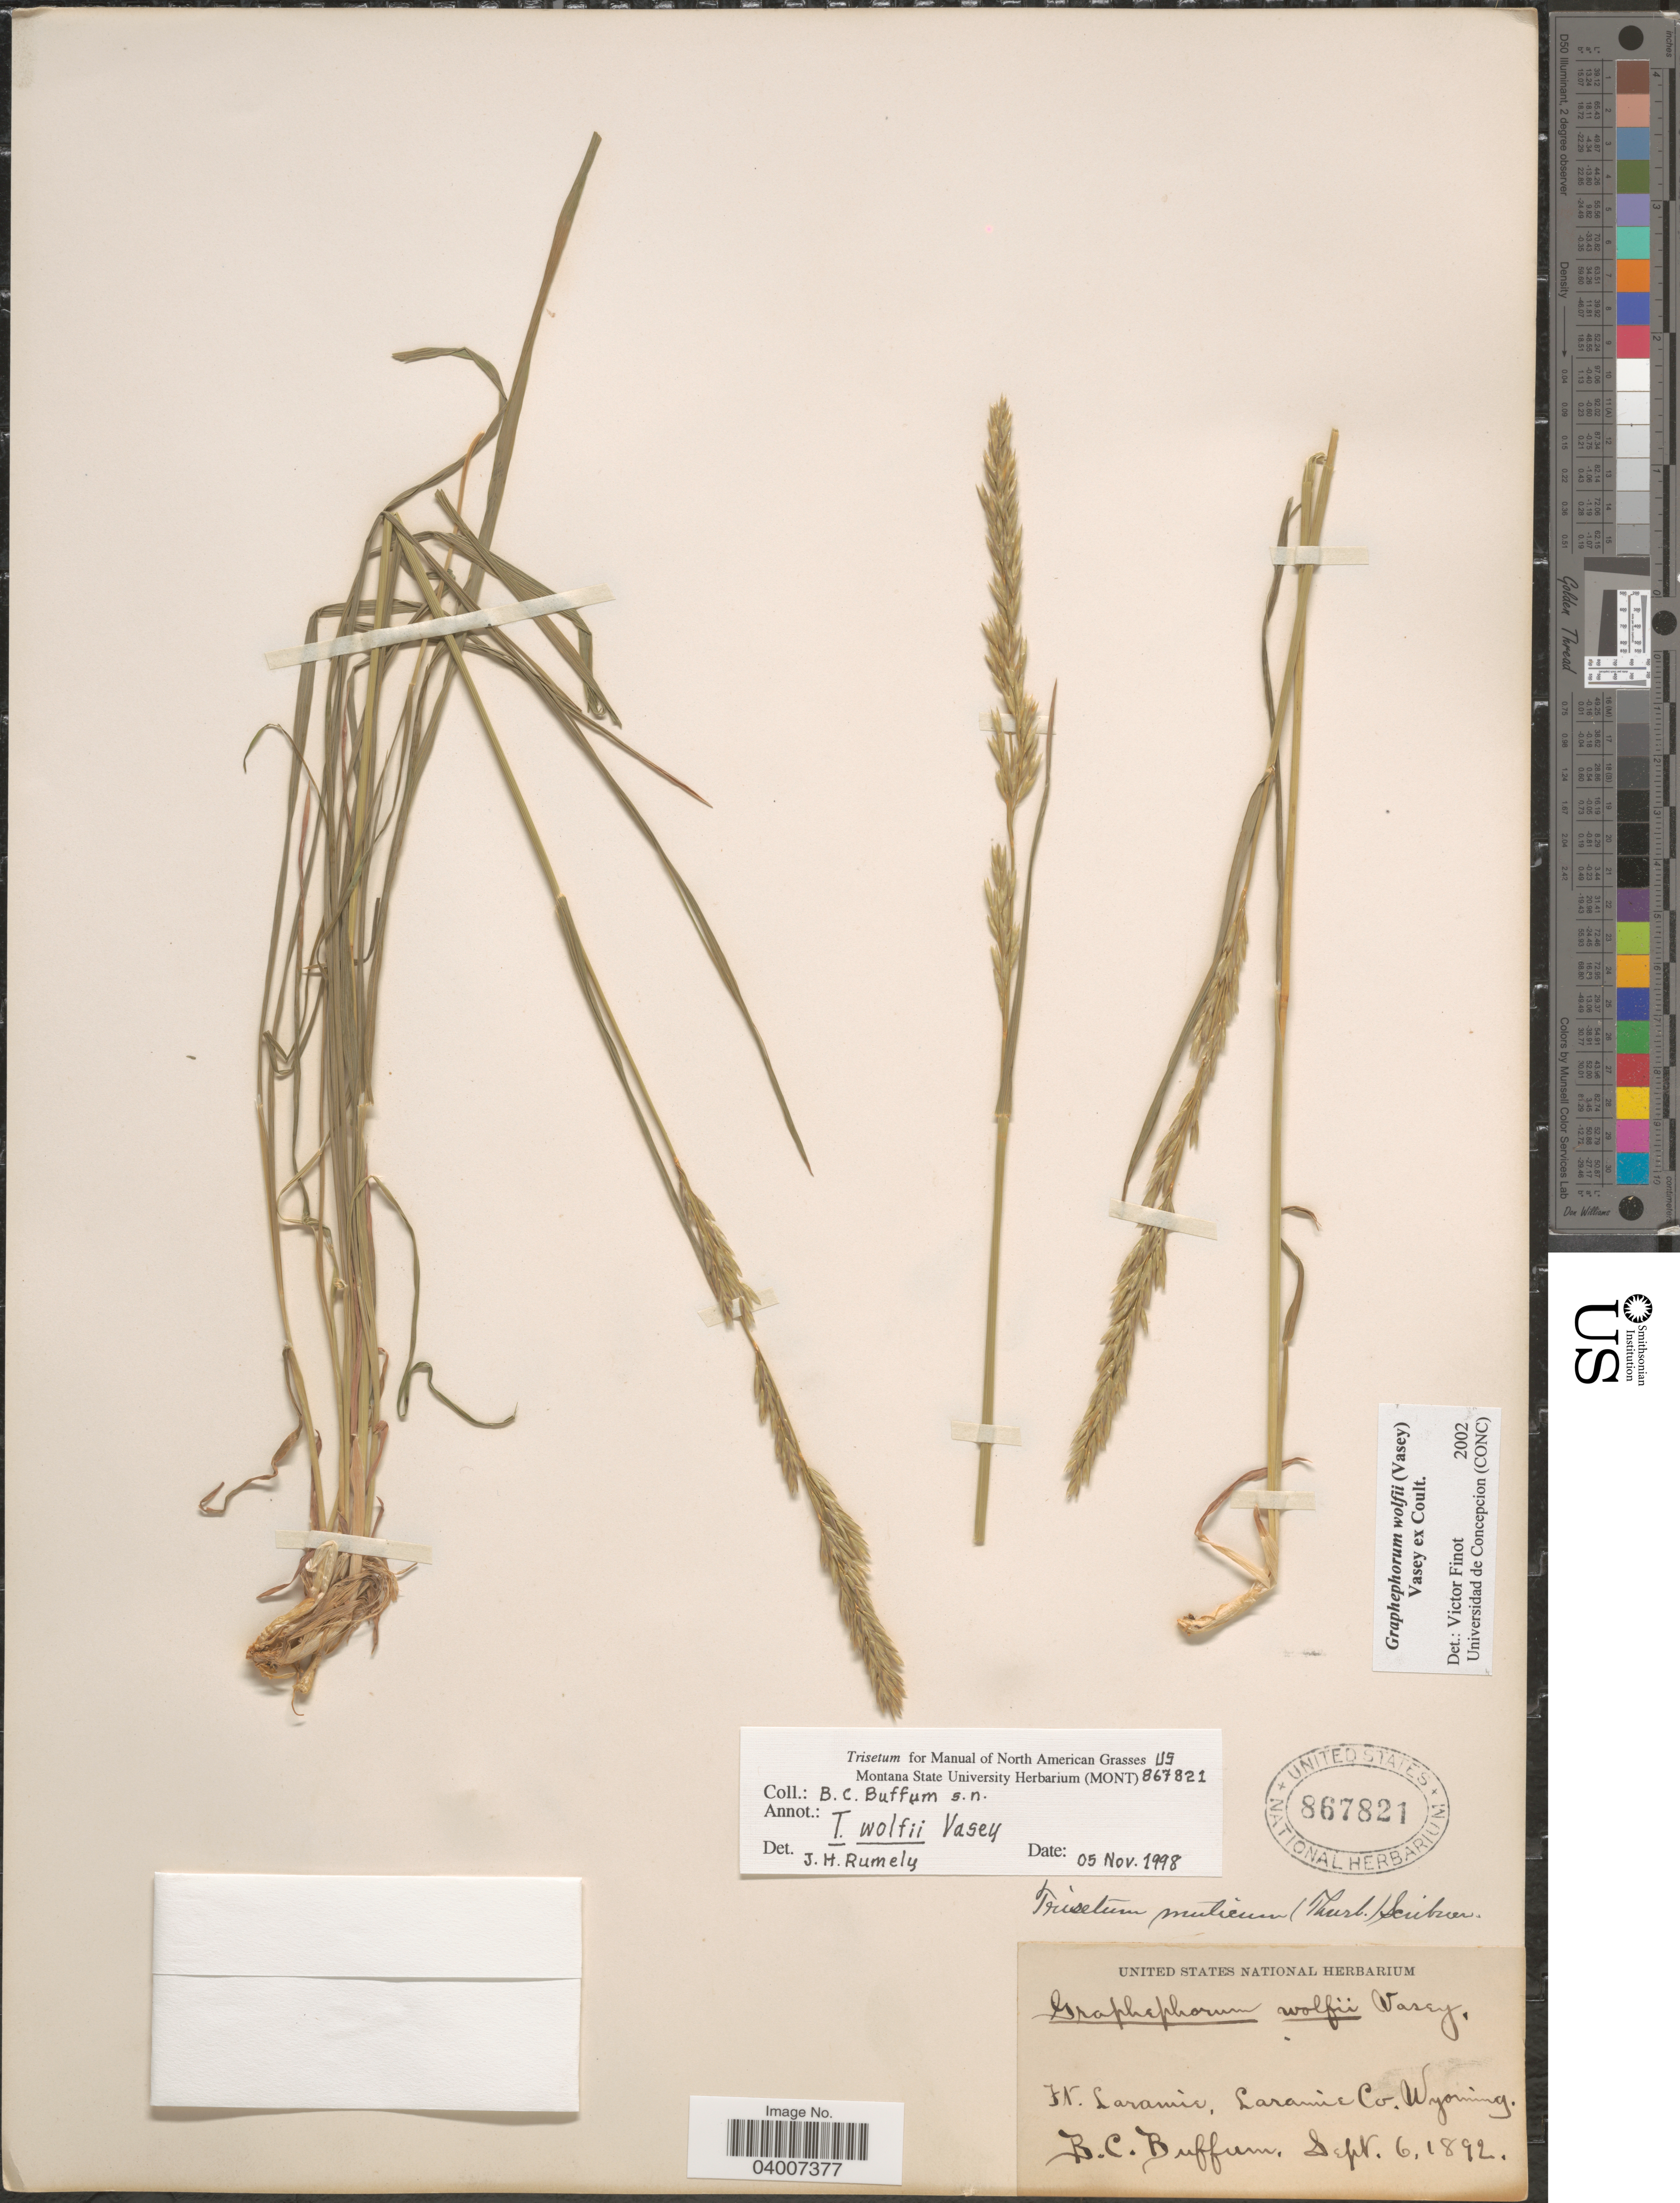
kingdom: Plantae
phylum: Tracheophyta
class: Liliopsida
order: Poales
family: Poaceae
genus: Graphephorum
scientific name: Graphephorum wolfii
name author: (E. Fourn.) Vasey ex Coult.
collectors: B. Buffum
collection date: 1892-09-06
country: United States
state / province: Wyoming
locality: Ft. Laramie, Laramie Co.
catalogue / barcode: US 867821